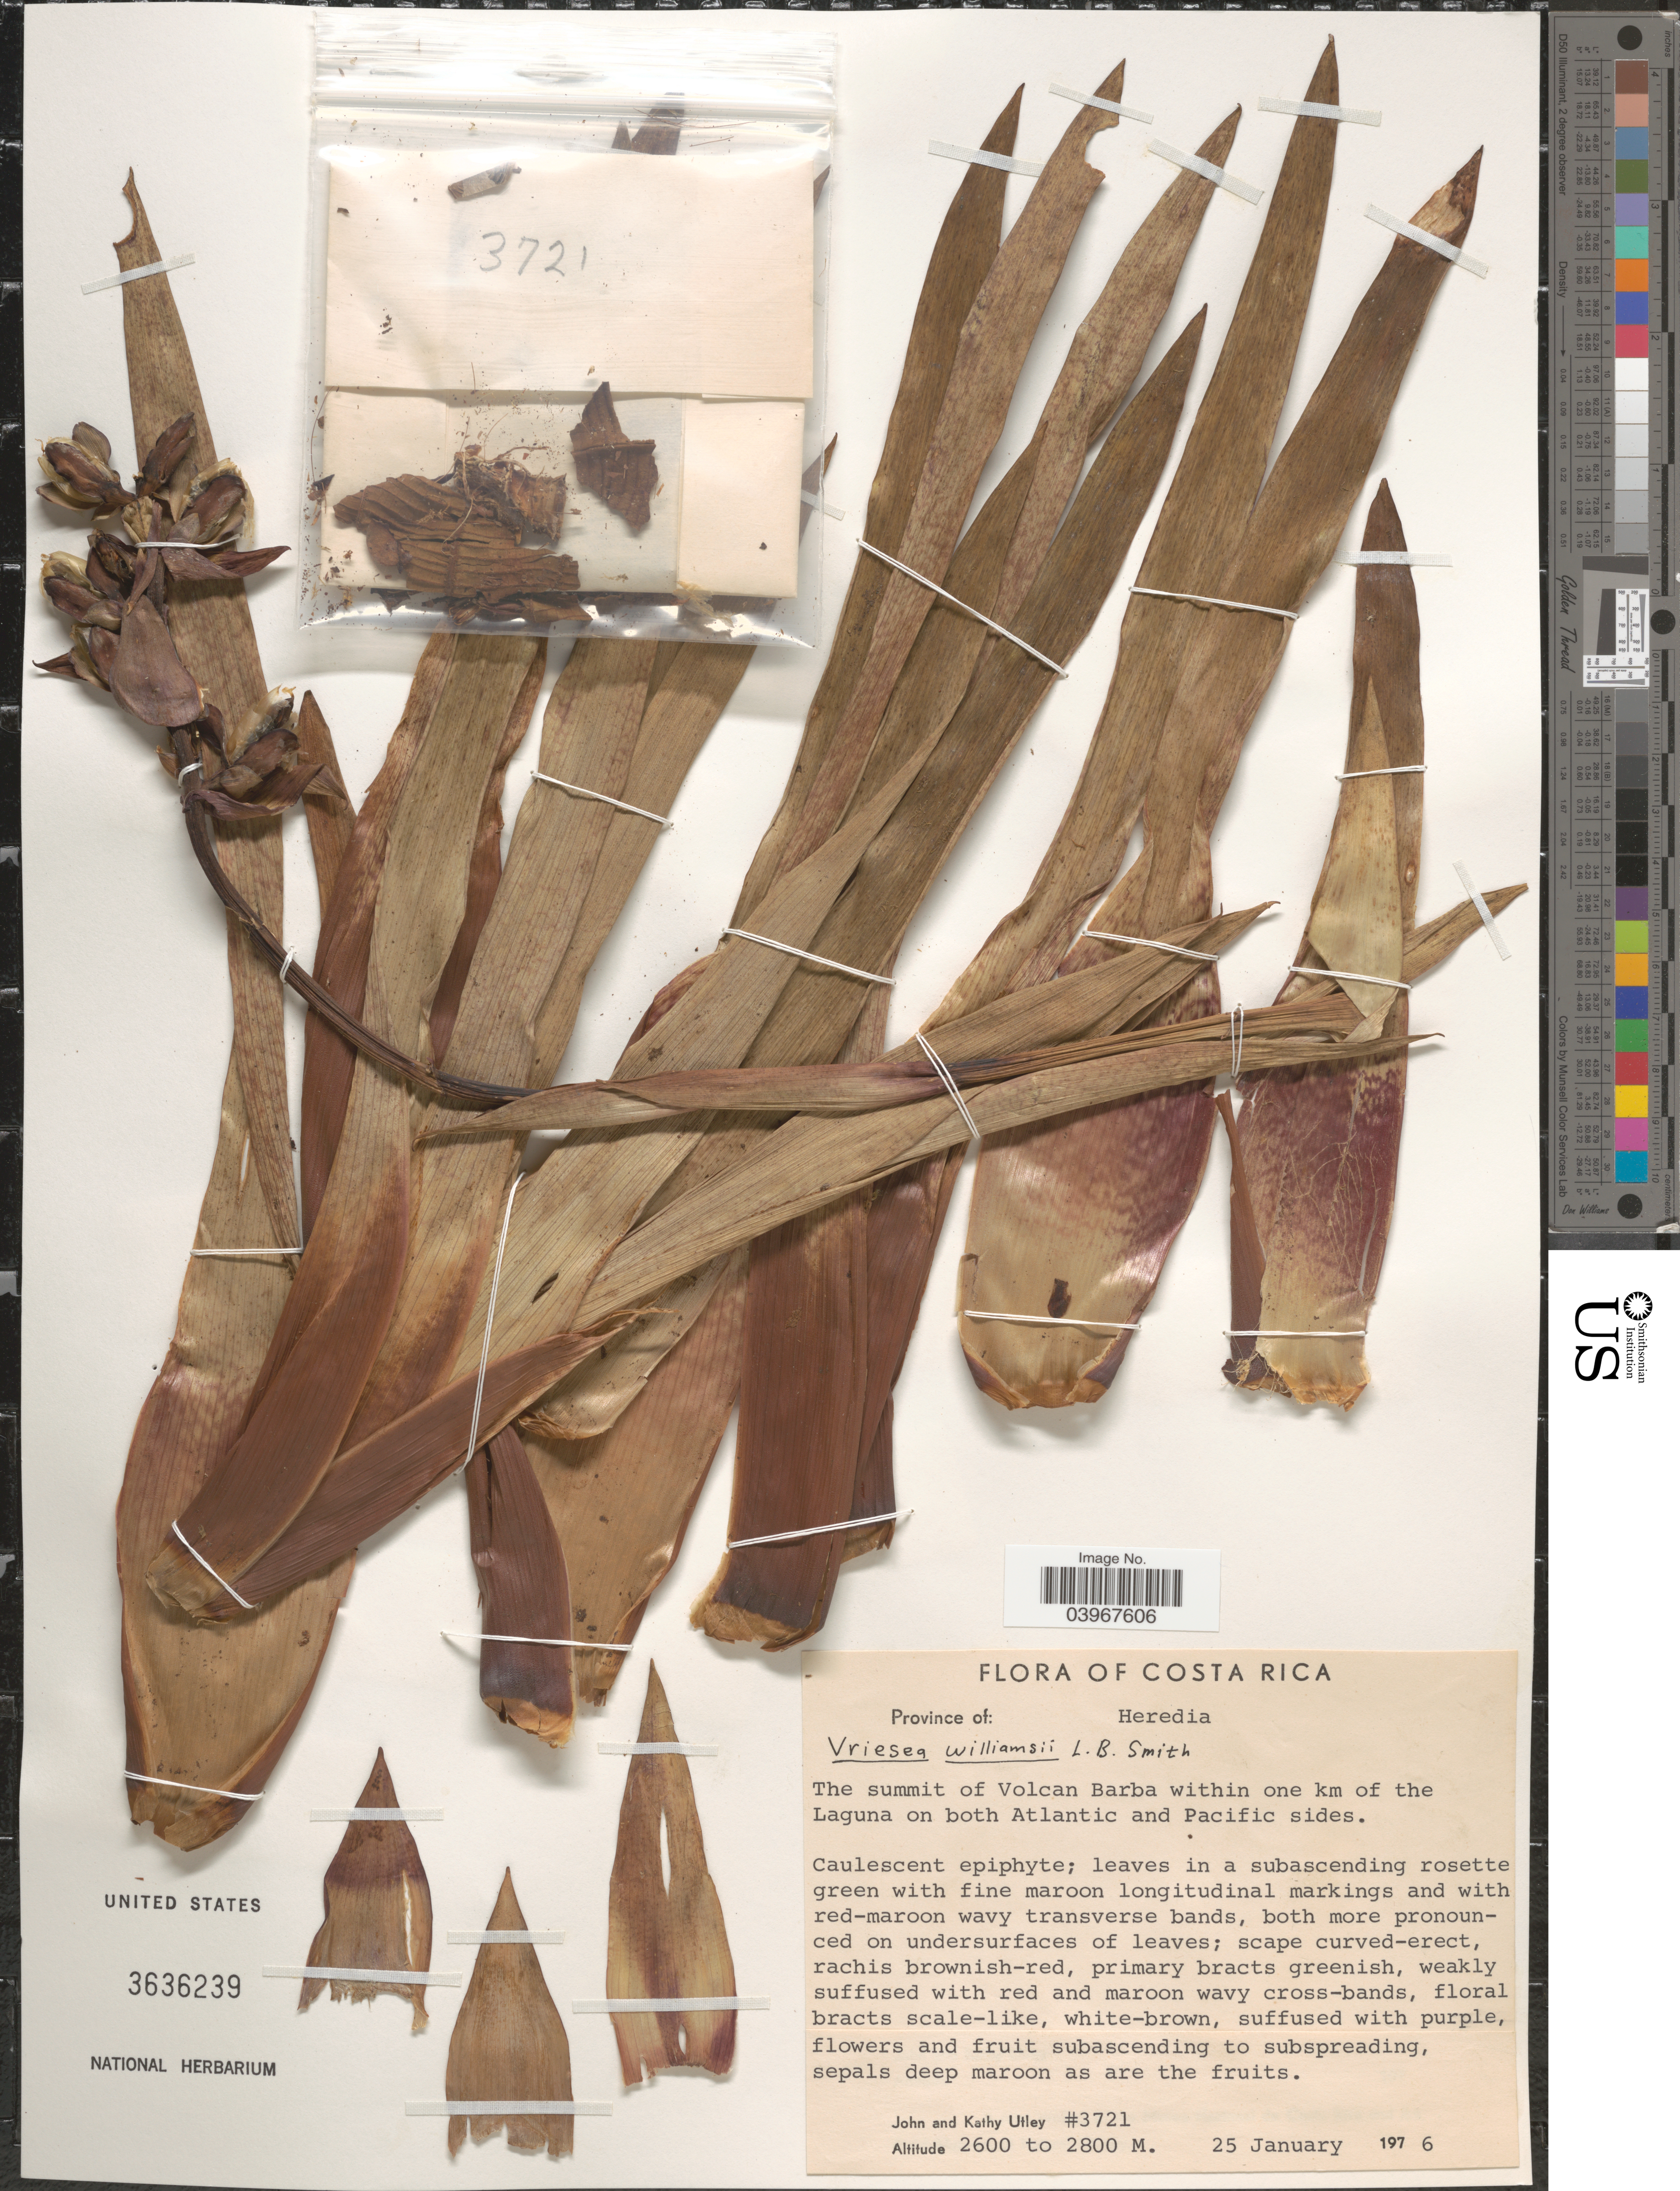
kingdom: Plantae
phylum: Tracheophyta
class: Liliopsida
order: Poales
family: Bromeliaceae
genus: Werauhia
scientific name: Werauhia williamsii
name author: (L.B. Sm.) J.R. Grant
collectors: J. F. Utley & K. Burt-Utley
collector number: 3721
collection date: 1976-01-25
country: Costa Rica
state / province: Heredia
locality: The summit of Volcan Barba within one km of the Laguna on both Atlantic and Pacific sides.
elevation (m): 2600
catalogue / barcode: US 3636239